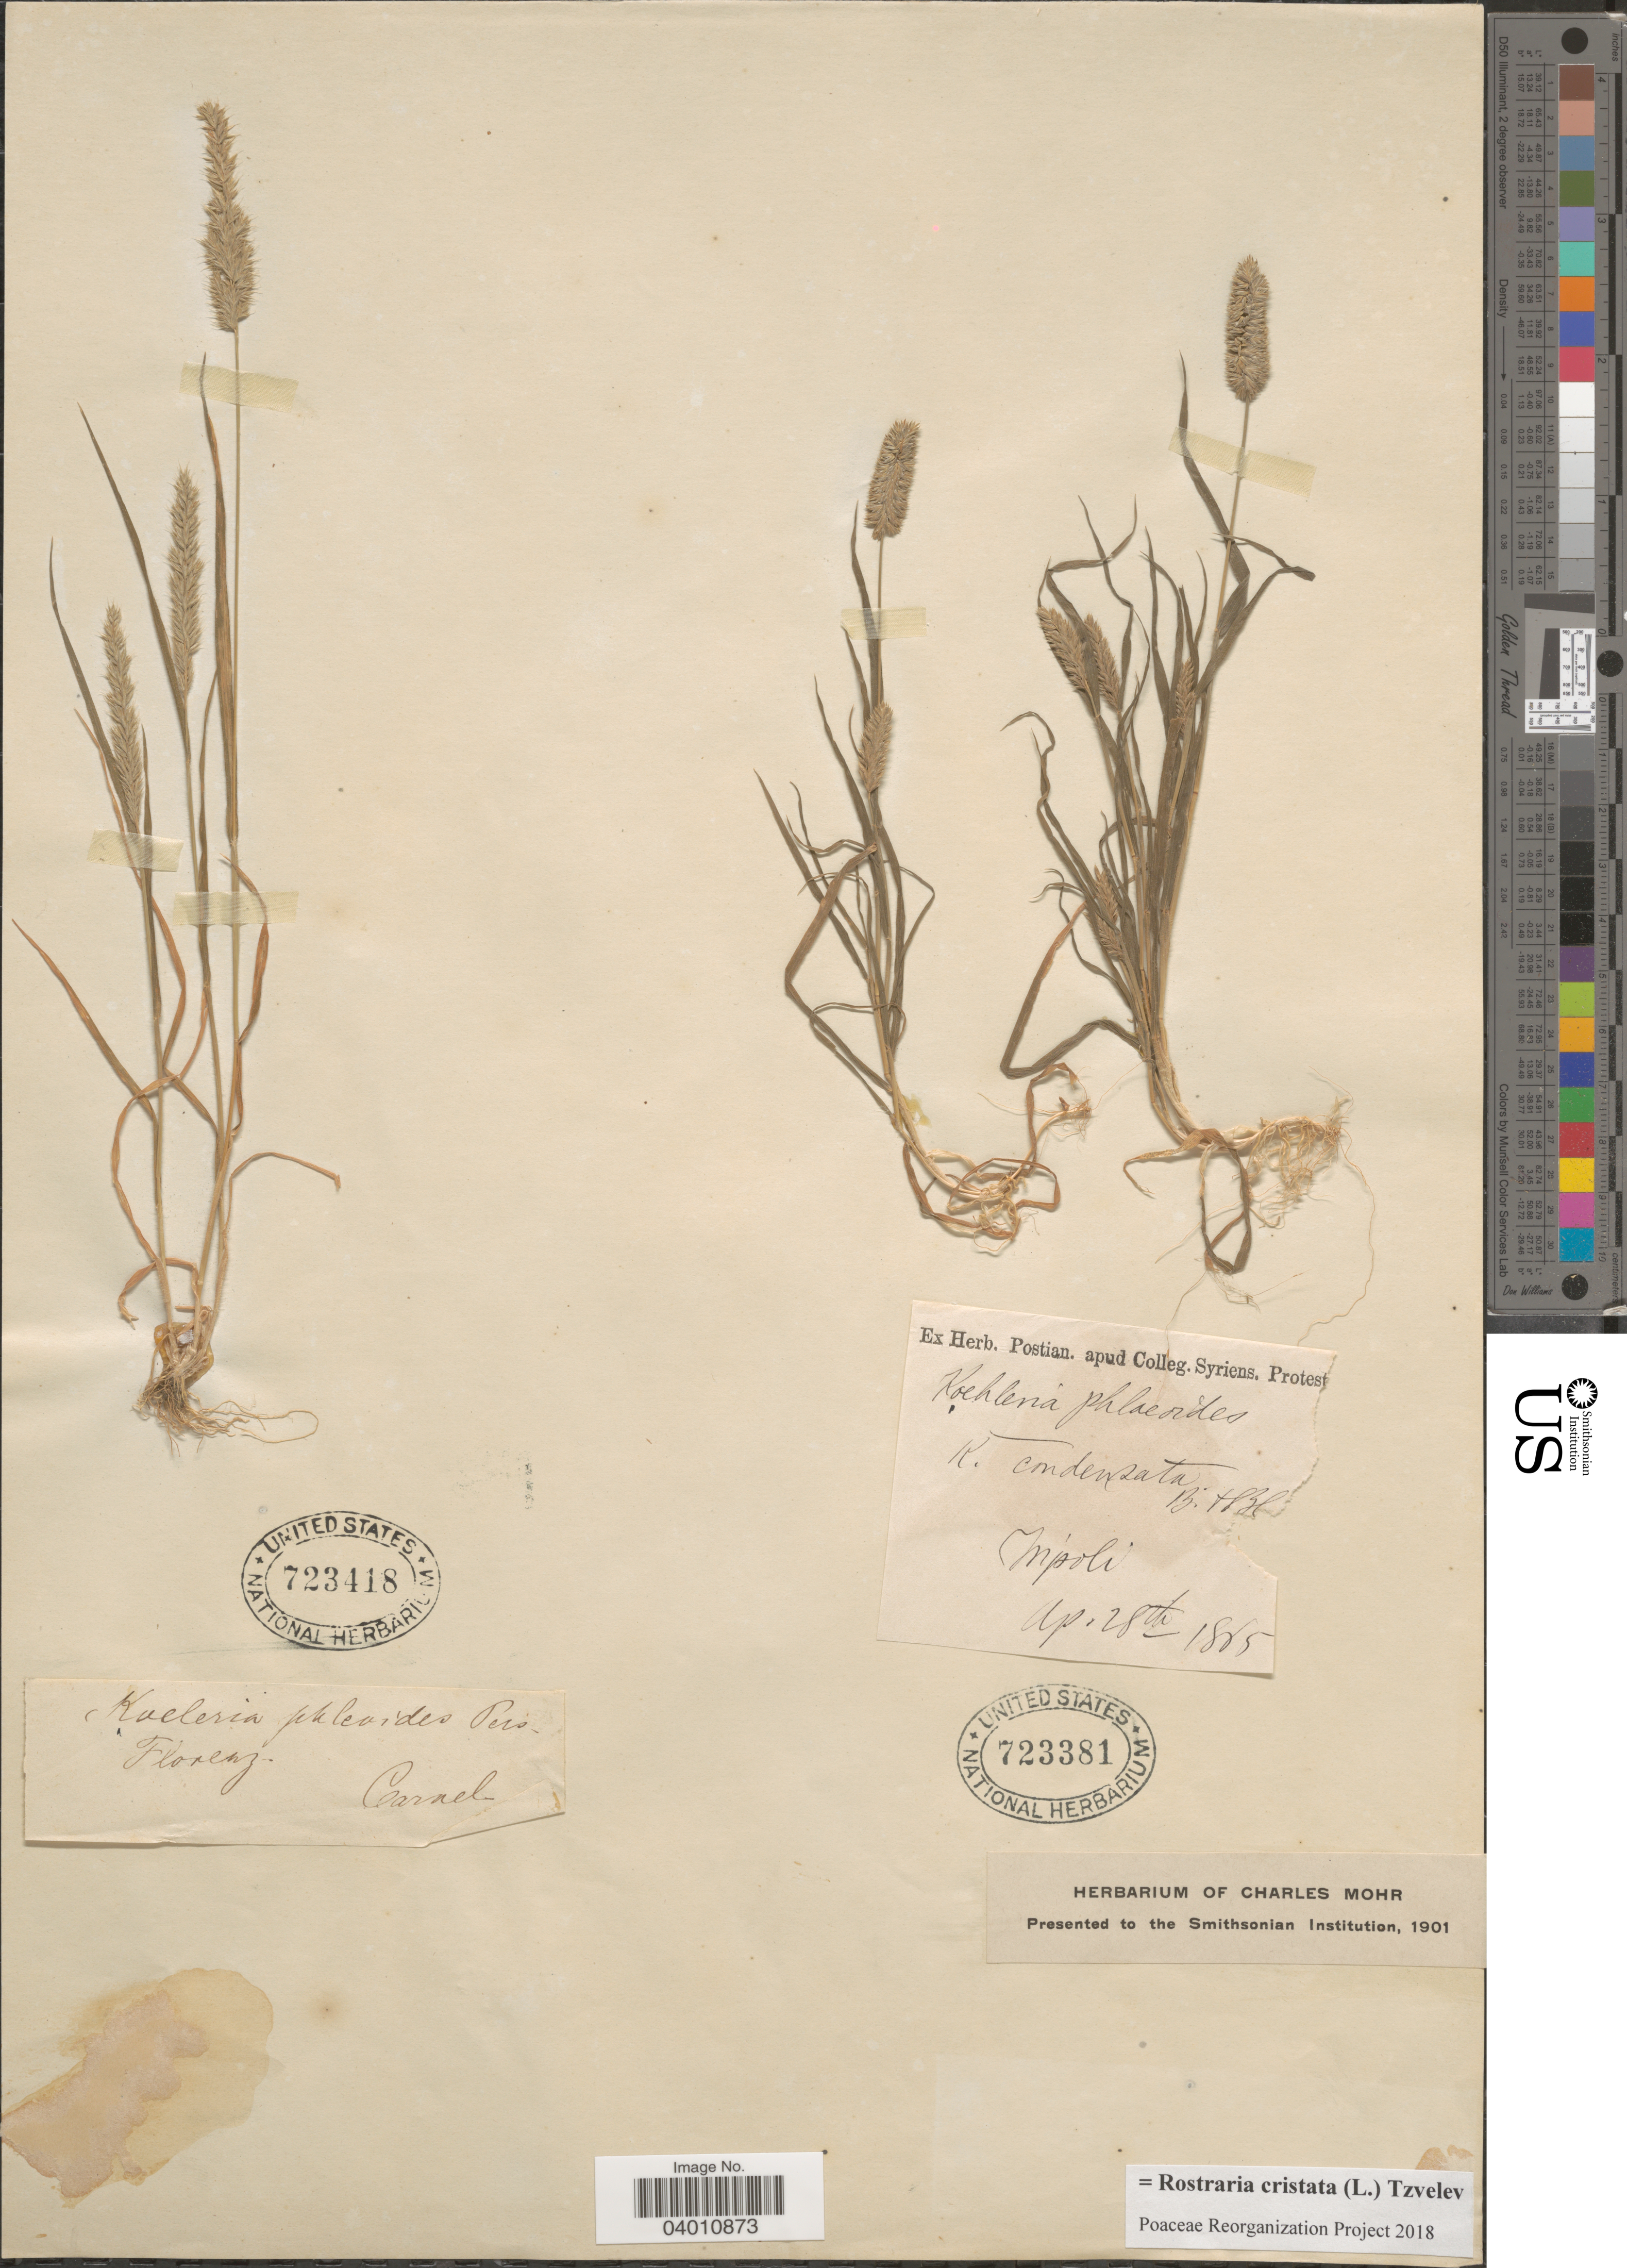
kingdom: Plantae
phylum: Tracheophyta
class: Liliopsida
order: Poales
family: Poaceae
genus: Rostraria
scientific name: Rostraria cristata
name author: (L.) Tzvelev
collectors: Carnel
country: Italy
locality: Florenz.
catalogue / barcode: US 723418